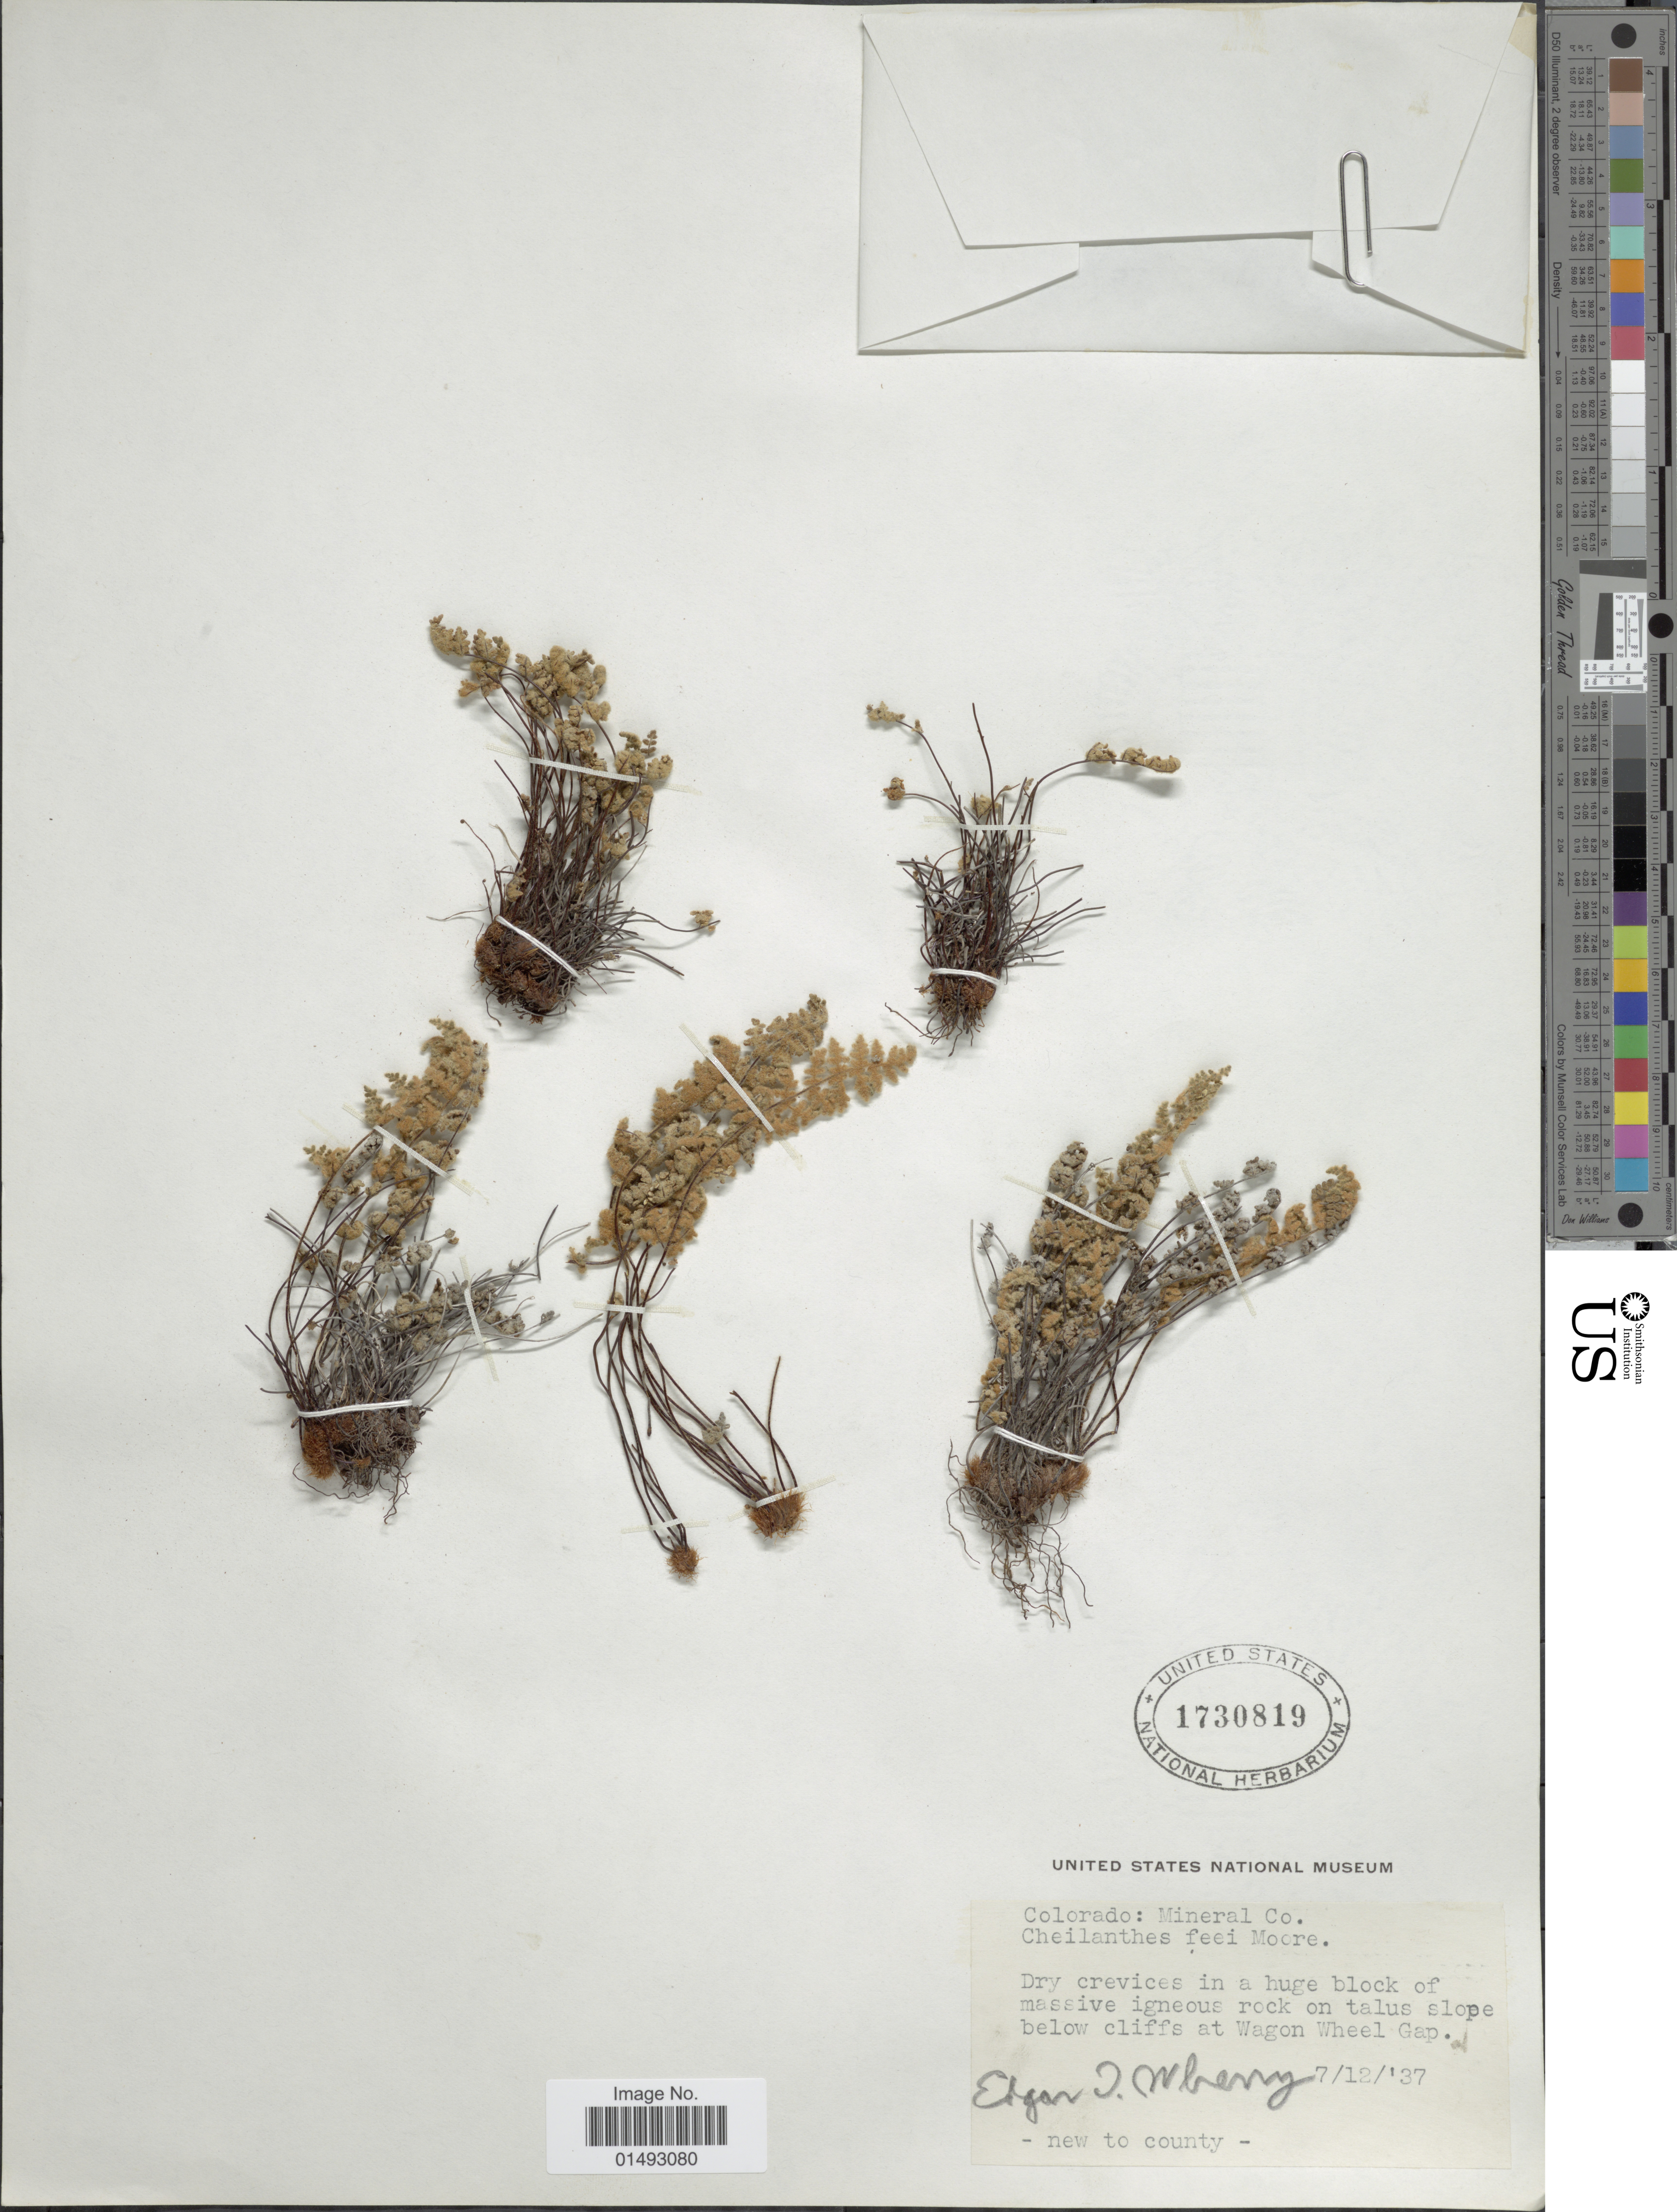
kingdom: Plantae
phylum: Tracheophyta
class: Polypodiopsida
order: Polypodiales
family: Pteridaceae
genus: Myriopteris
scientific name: Myriopteris gracilis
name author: Fée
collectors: E. Wherry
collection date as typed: Transcribed d/m/y: 12/7/37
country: United States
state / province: Colorado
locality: Mineral Co. Dry crevices in a huge block of massive igneous rock on talus slope below cliffs at Wagon Wheel Gap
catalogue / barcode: US 1730819